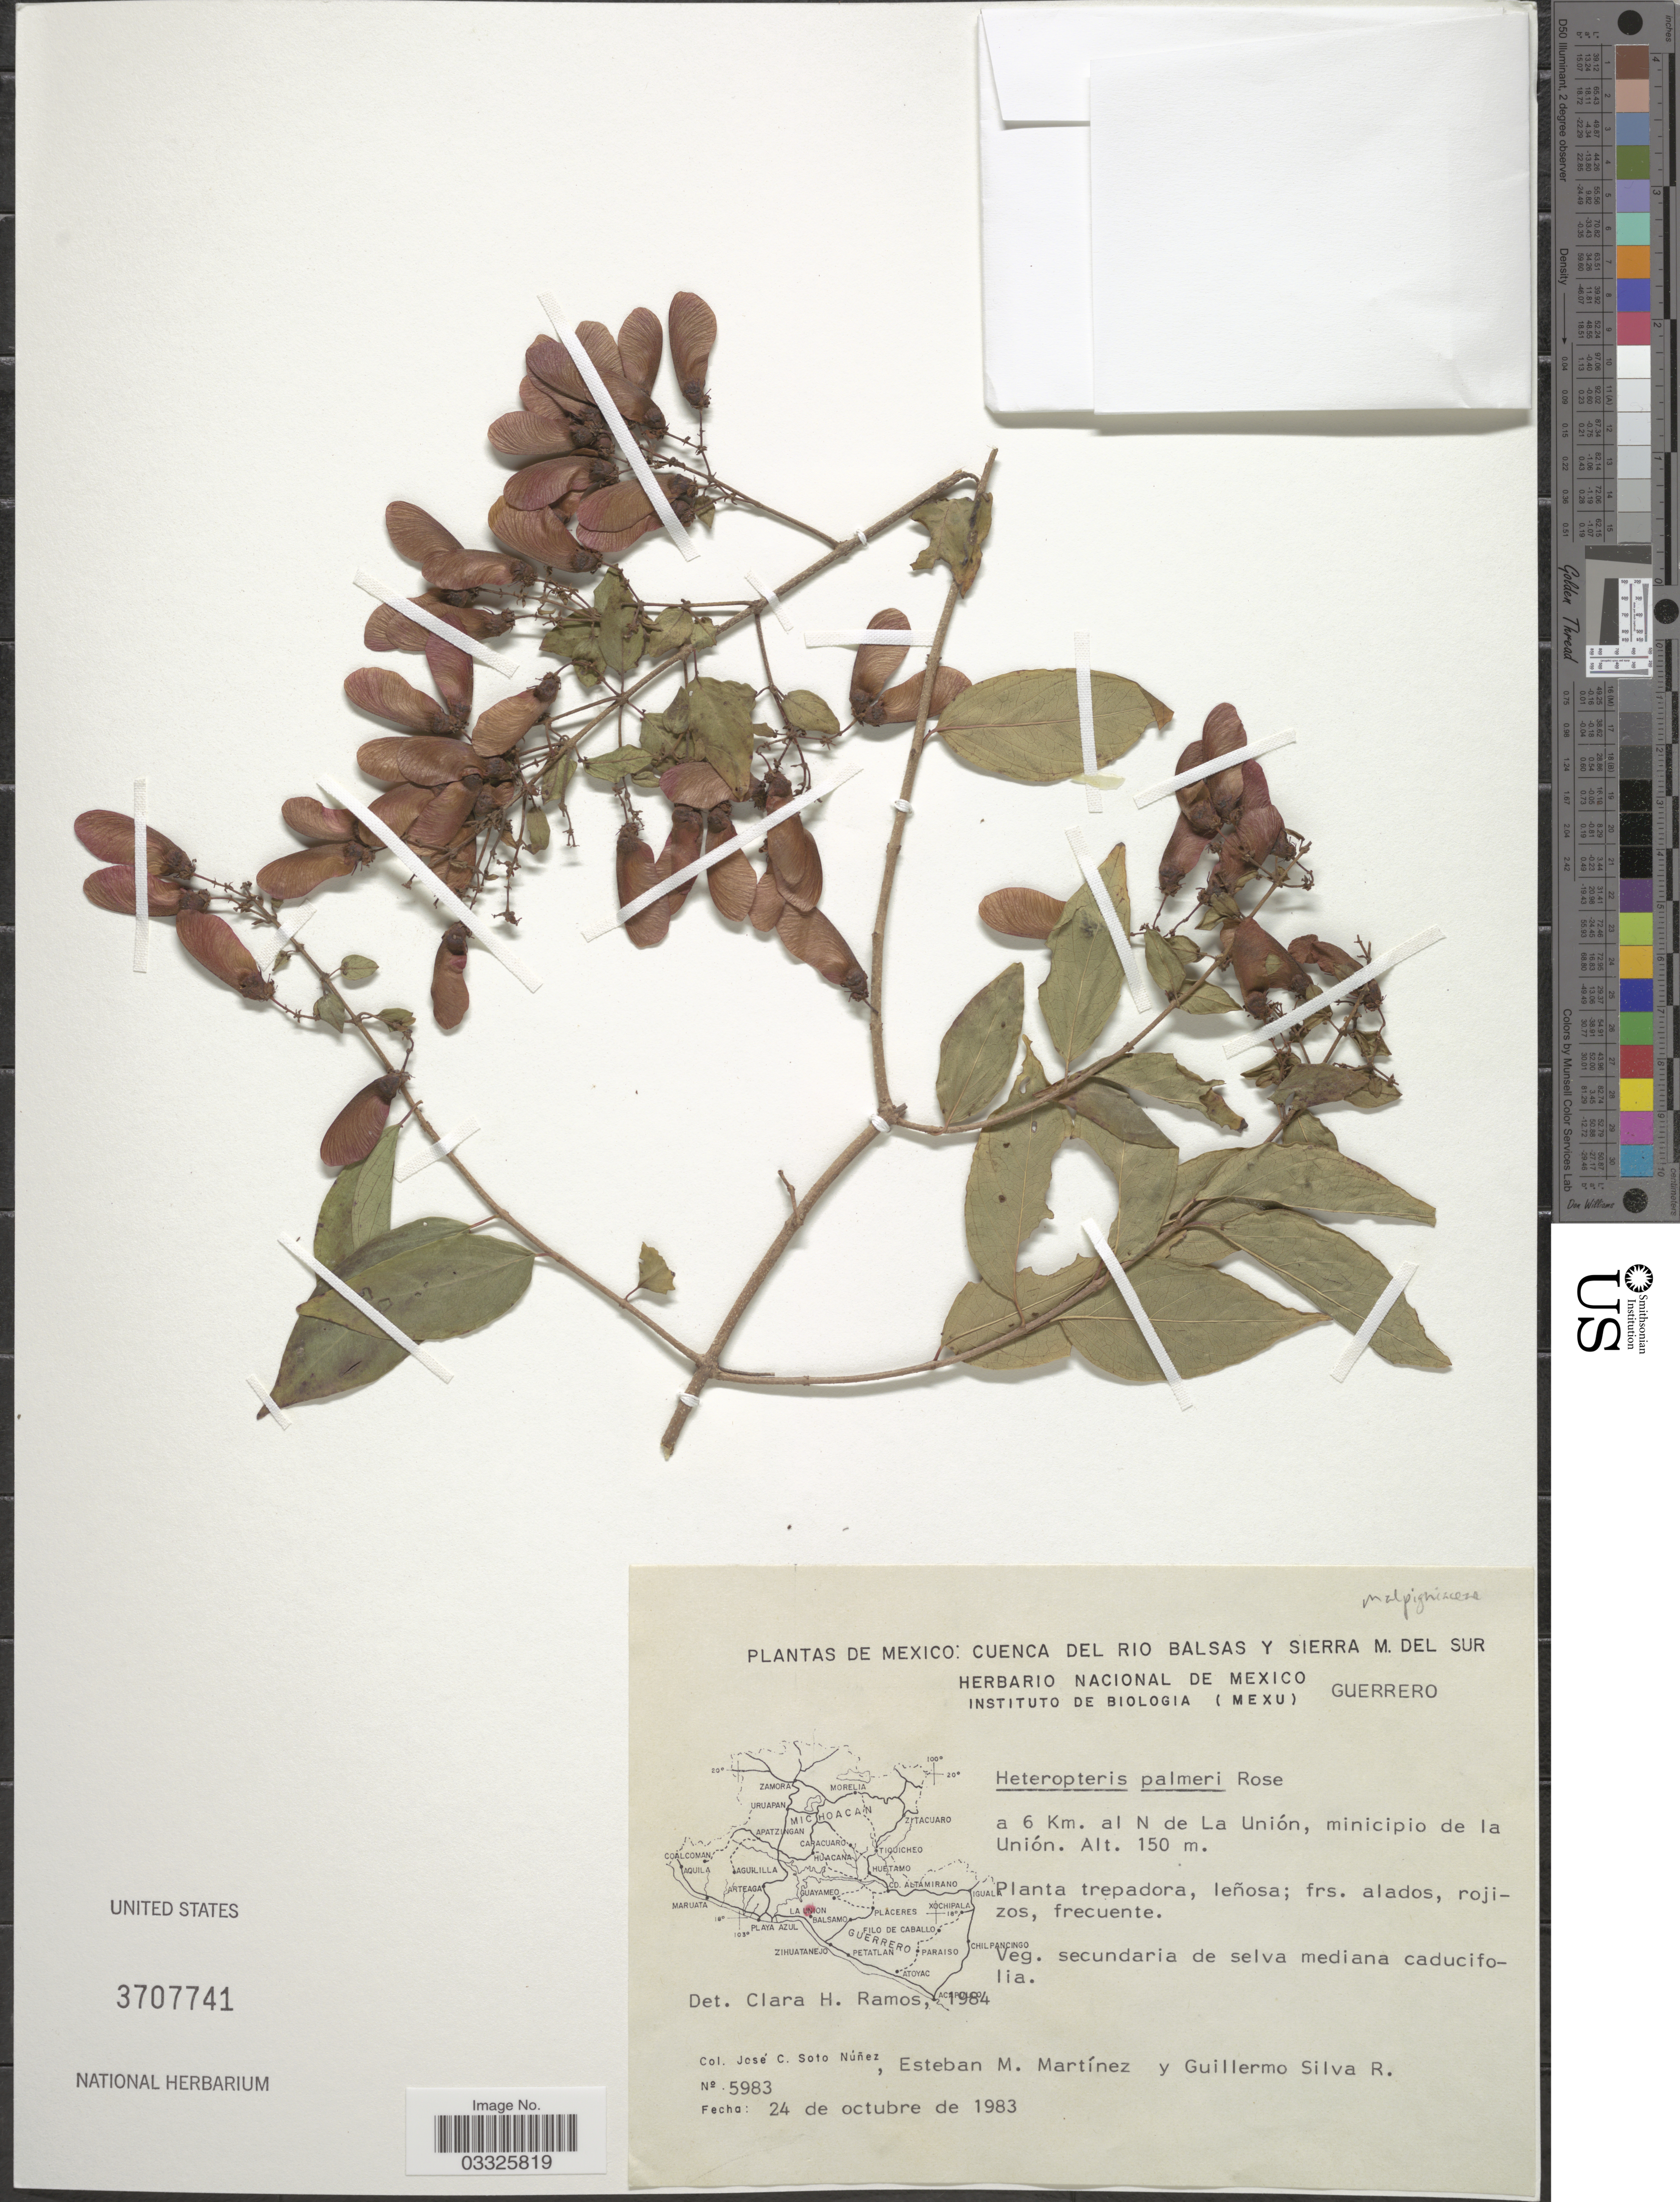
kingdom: Plantae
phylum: Tracheophyta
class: Magnoliopsida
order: Malpighiales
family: Malpighiaceae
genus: Heteropterys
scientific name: Heteropterys palmeri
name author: Rose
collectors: J. Soto, E. Martínez & G. Silva R.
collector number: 5983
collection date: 1983-10-24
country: Mexico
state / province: Guerrero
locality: A 6 Km. al N de La Unión, minicipio de la Unión.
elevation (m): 150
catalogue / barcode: US 3707741